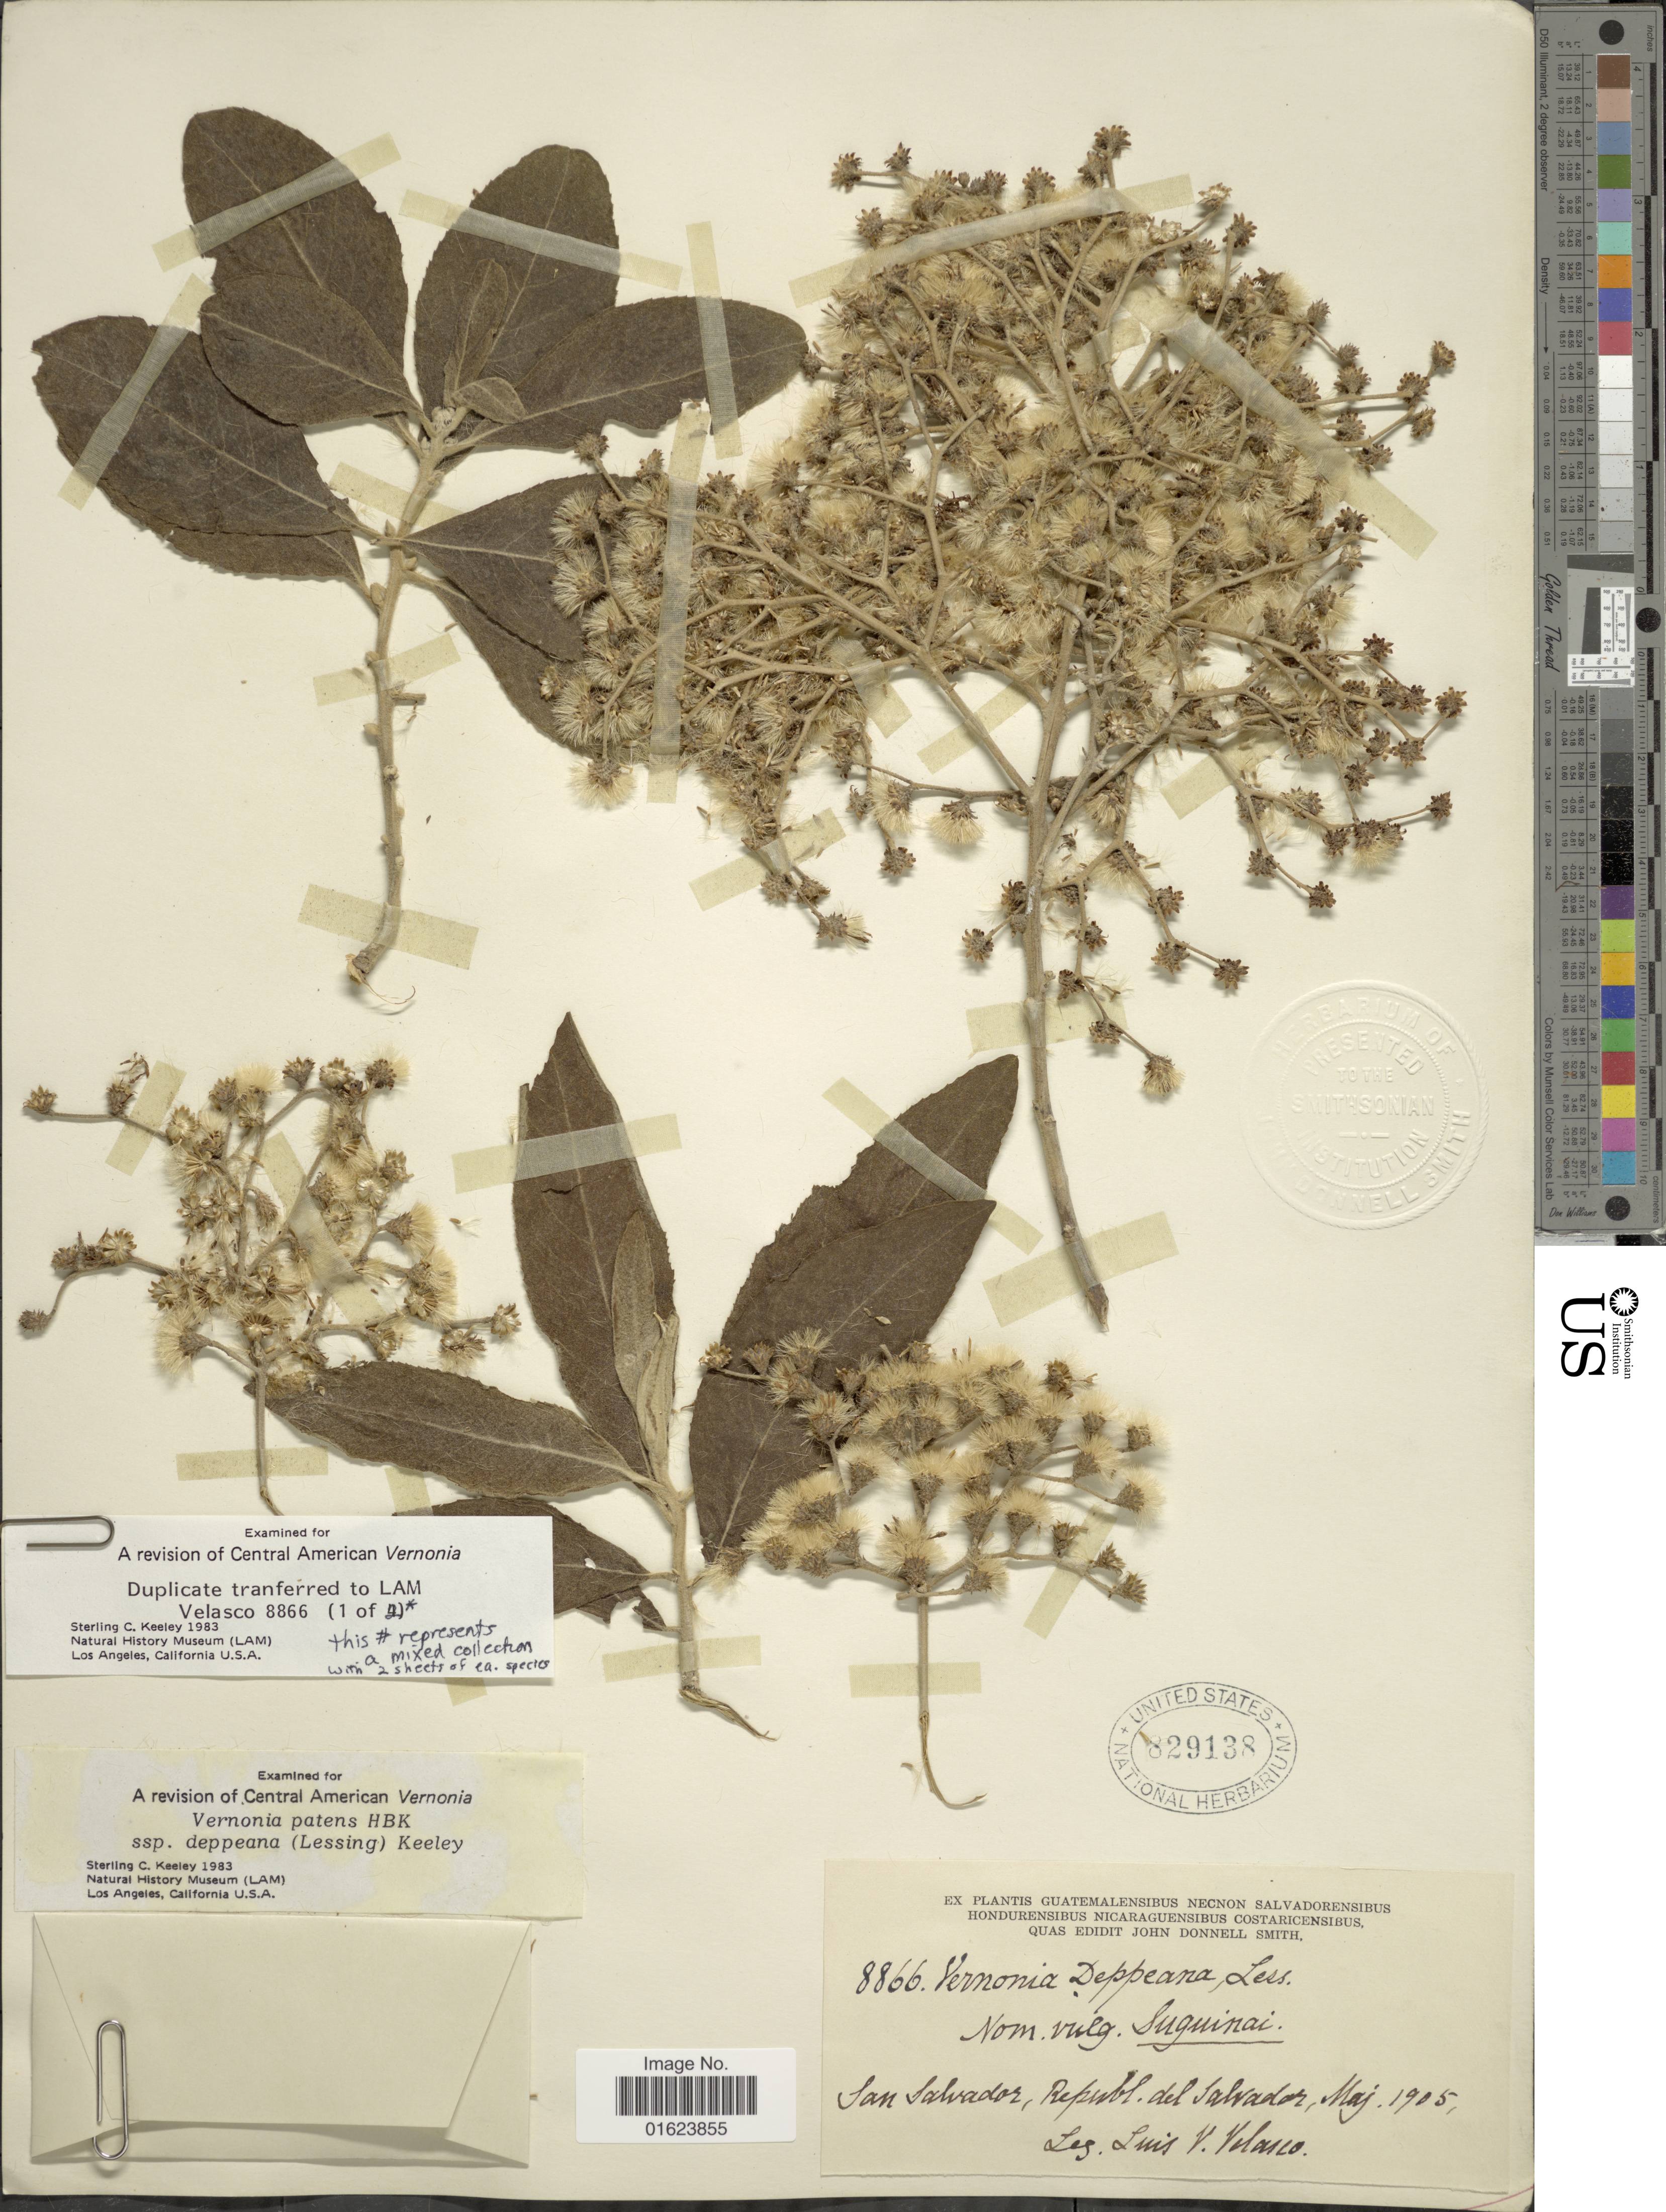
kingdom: Plantae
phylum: Tracheophyta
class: Magnoliopsida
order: Asterales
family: Asteraceae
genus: Vernonanthura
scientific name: Vernonanthura patens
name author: (Kunth) H. Rob.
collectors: L. Velasco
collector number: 8866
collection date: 1905-05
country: El Salvador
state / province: San Salvador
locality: Prope San Salvador, Republ. del Salvador.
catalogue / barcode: US 829138